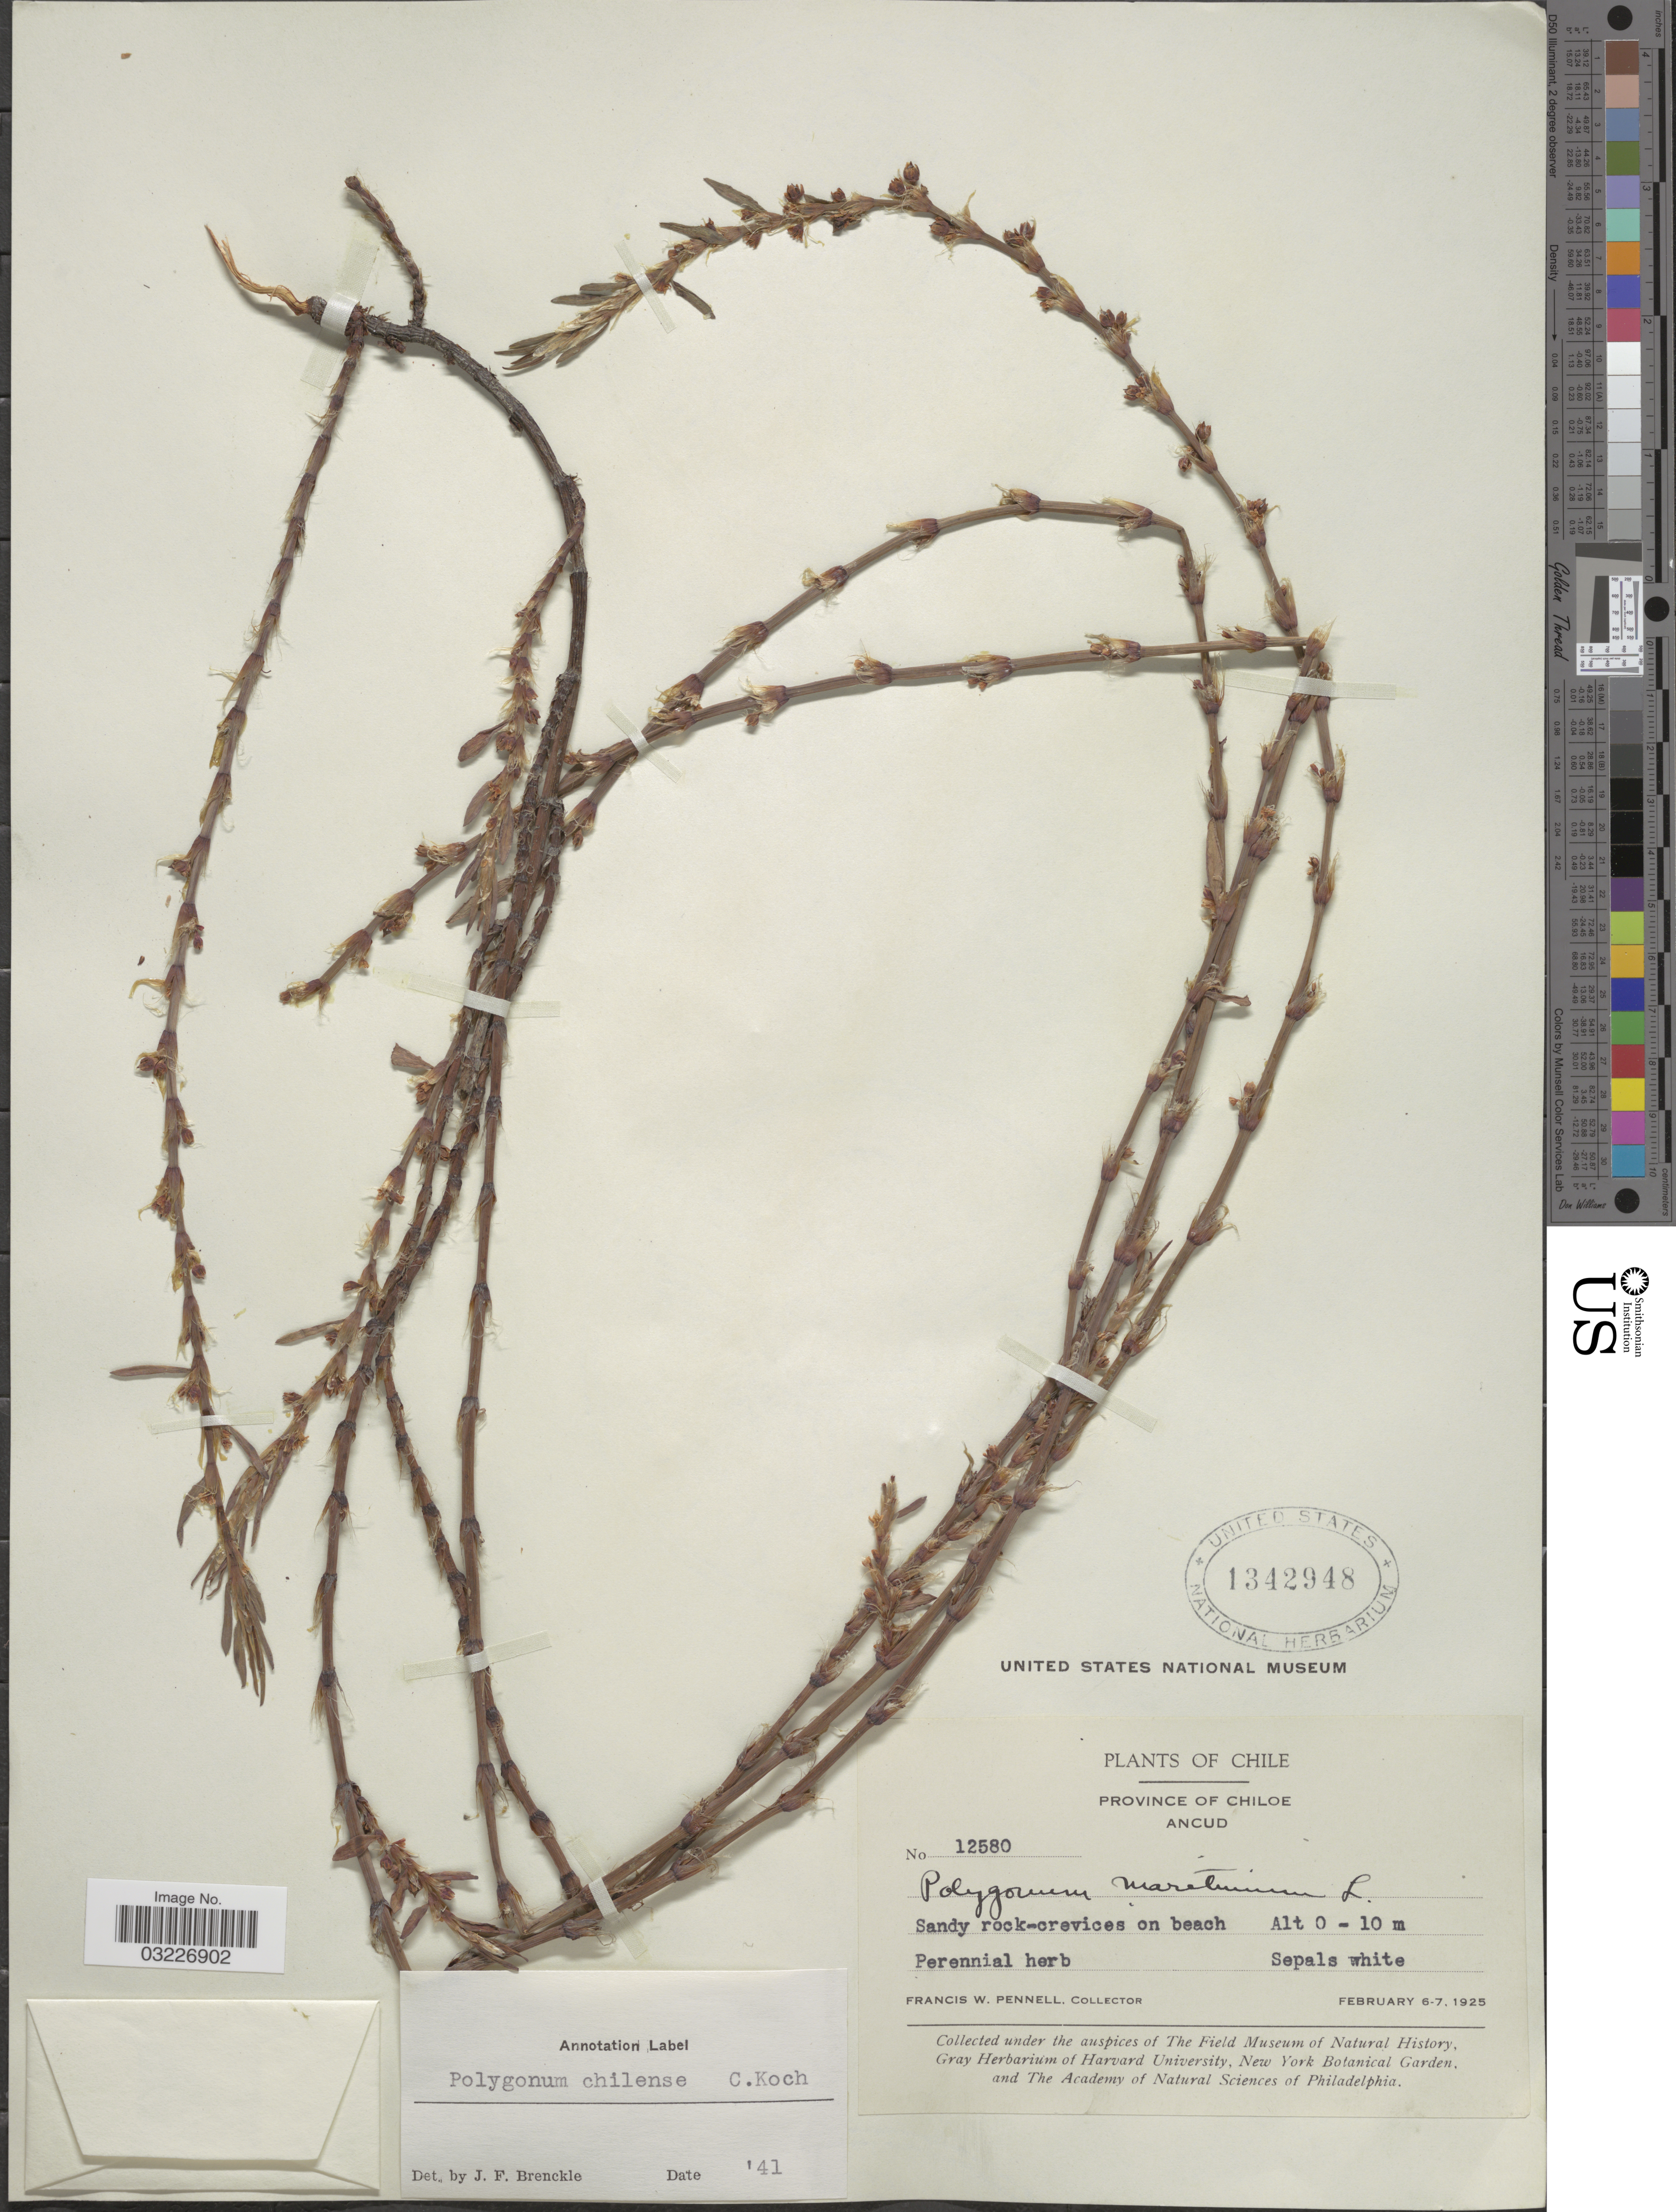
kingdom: Plantae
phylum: Tracheophyta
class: Magnoliopsida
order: Caryophyllales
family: Polygonaceae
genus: Polygonum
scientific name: Polygonum maritimum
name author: L.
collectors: F. W. Pennell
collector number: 12580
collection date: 1925-02-06/1925-02-07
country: Chile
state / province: Arica y Parinacota (XV)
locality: Province of Chiloe, Ancud.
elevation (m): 0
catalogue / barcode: US 1342948